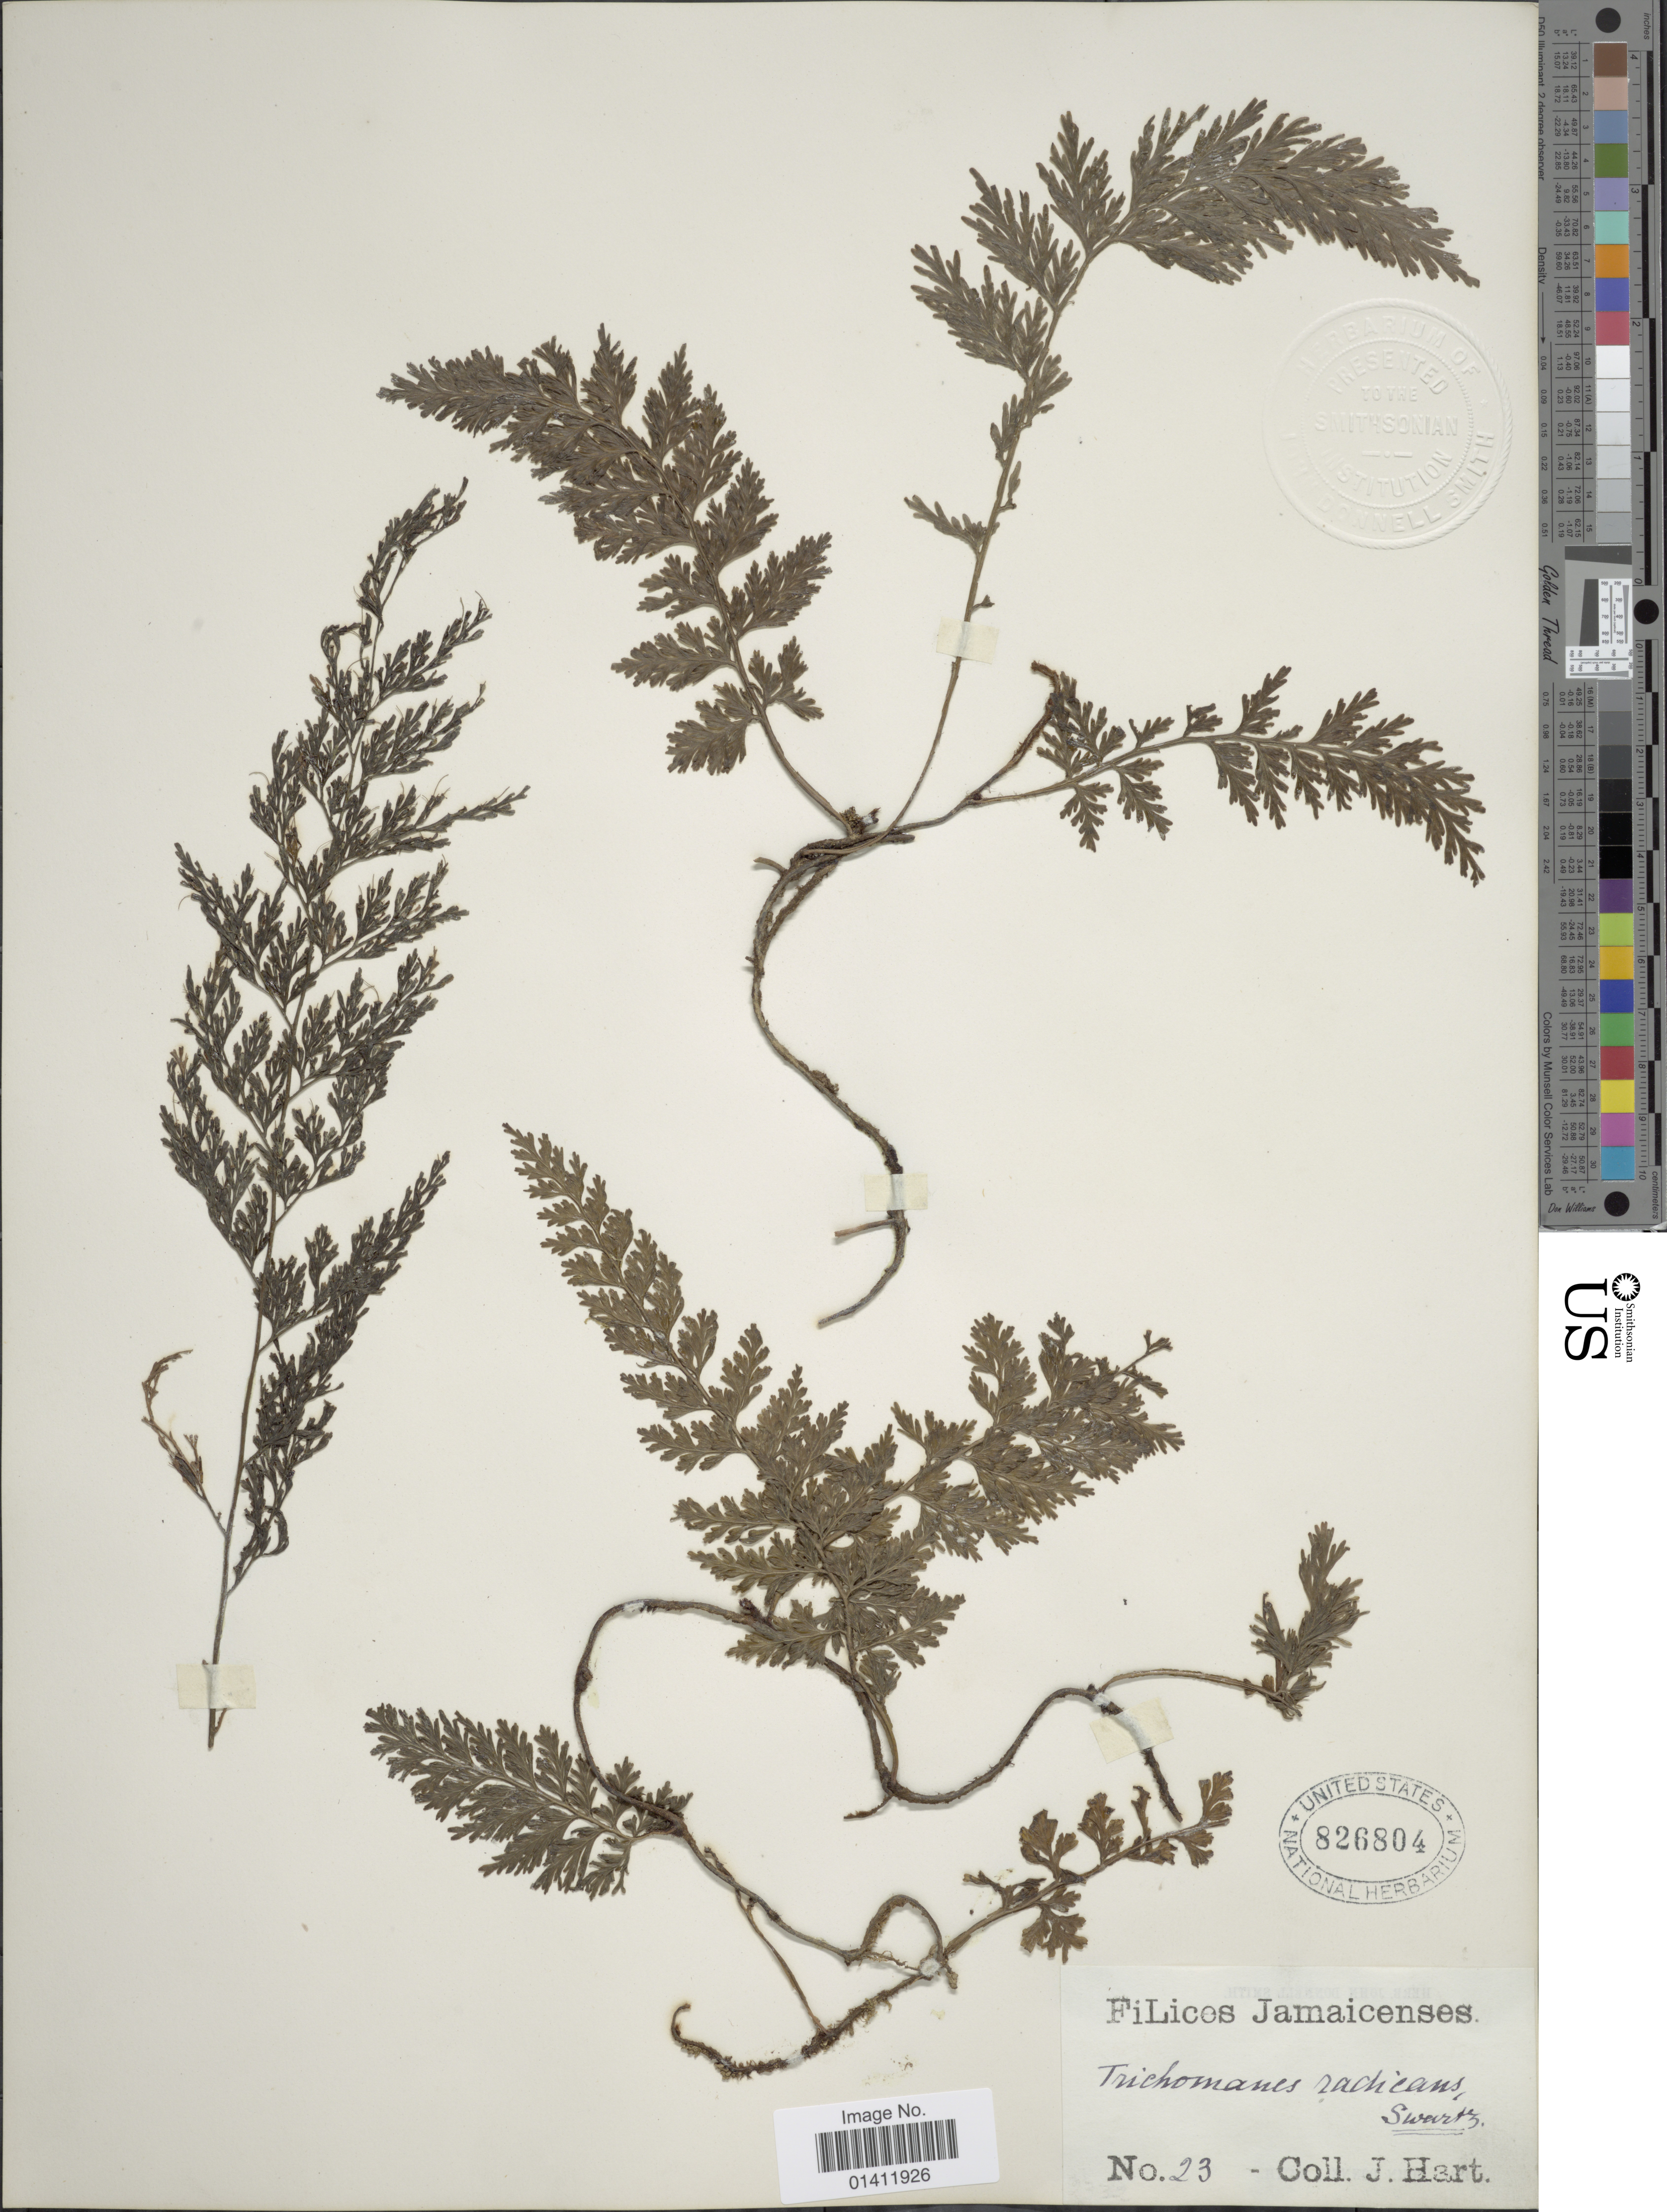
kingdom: Plantae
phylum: Tracheophyta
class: Polypodiopsida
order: Hymenophyllales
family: Hymenophyllaceae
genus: Vandenboschia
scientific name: Vandenboschia radicans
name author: (Sw.) Copel.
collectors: J. Hart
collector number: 23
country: Jamaica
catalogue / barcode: US 826804